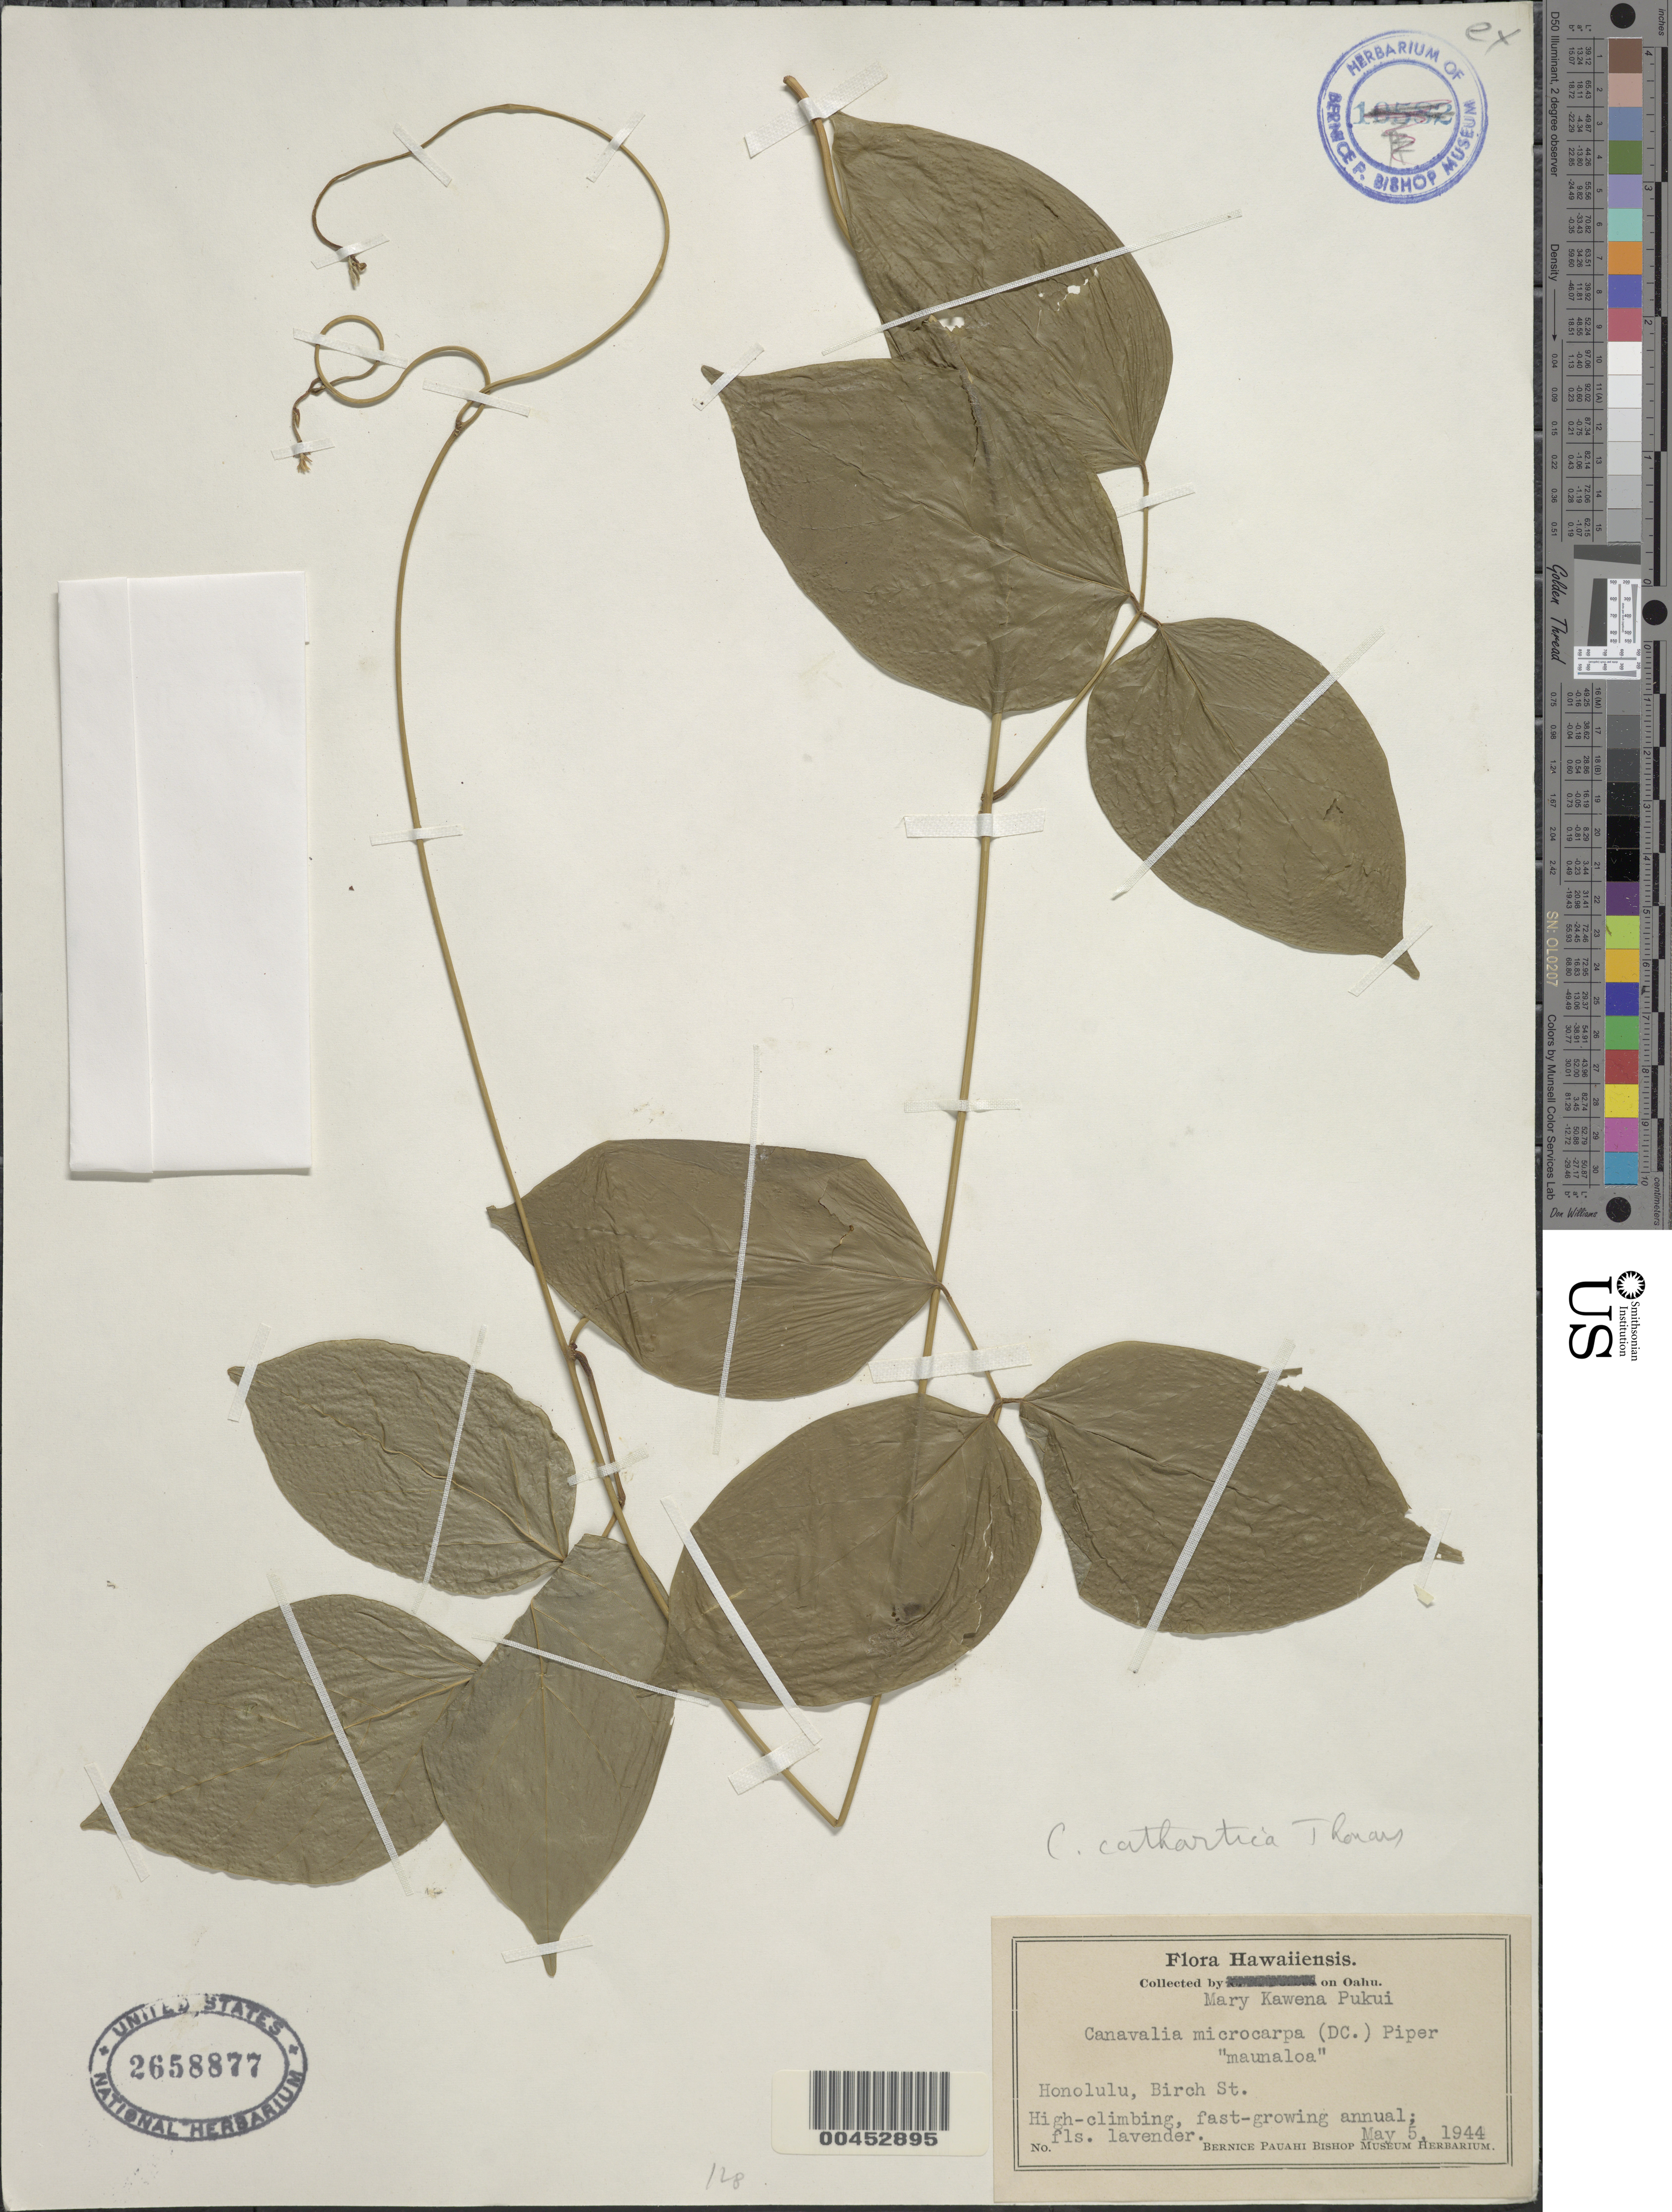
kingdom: Plantae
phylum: Tracheophyta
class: Magnoliopsida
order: Fabales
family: Fabaceae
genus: Canavalia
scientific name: Canavalia cathartica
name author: Thouars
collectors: M. Pukui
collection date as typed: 5 May 1944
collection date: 1944-05-05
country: United States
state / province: Hawaii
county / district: Honolulu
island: Oahu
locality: Honolulu, Birch St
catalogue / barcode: US 2658877